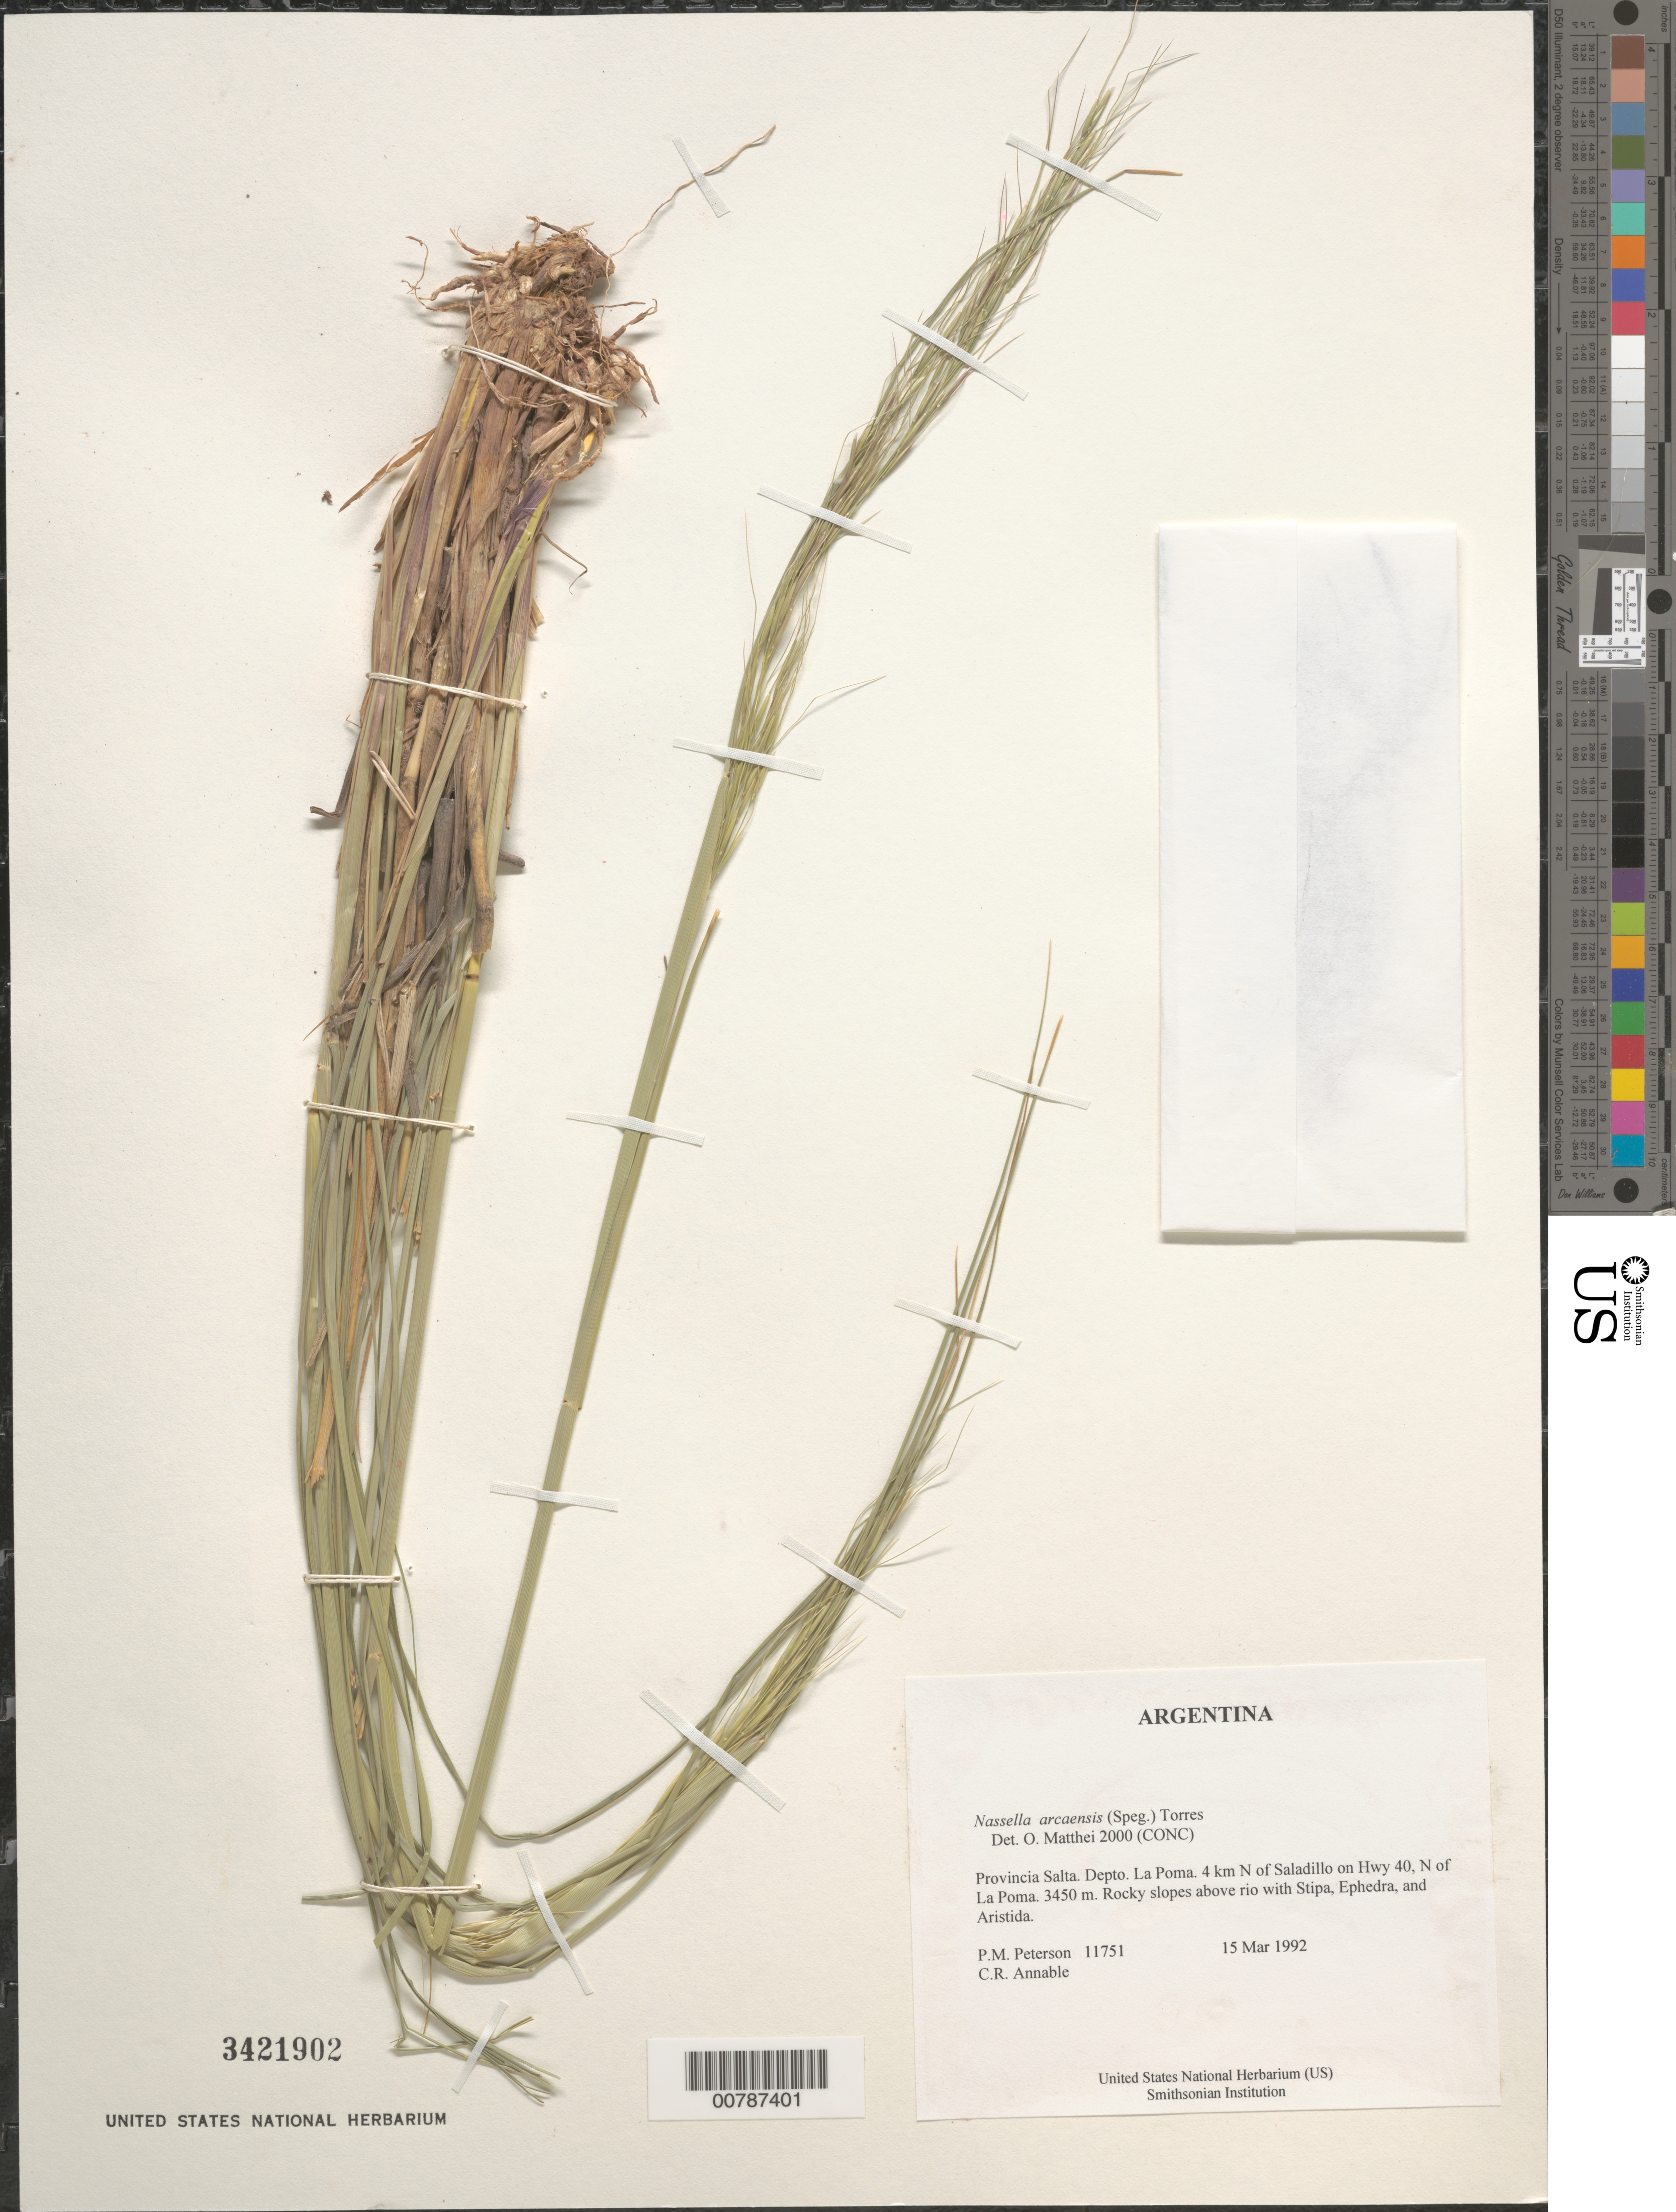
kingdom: Plantae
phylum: Tracheophyta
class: Liliopsida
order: Poales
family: Poaceae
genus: Nassella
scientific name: Nassella arcaensis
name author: (Speg.) A.M. Torres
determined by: Matthei, O. R.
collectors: P. M. Peterson & C. R. Annable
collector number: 11751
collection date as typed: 15 Mar 1992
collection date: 1992-03-15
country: Argentina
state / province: Salta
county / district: La Poma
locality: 4 km N of Saladillo on Hwy 40, N of La Poma.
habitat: Rocky slopes above rio with Stipa, Ephedra, and Aristida.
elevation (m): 3450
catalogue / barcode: US 3421902